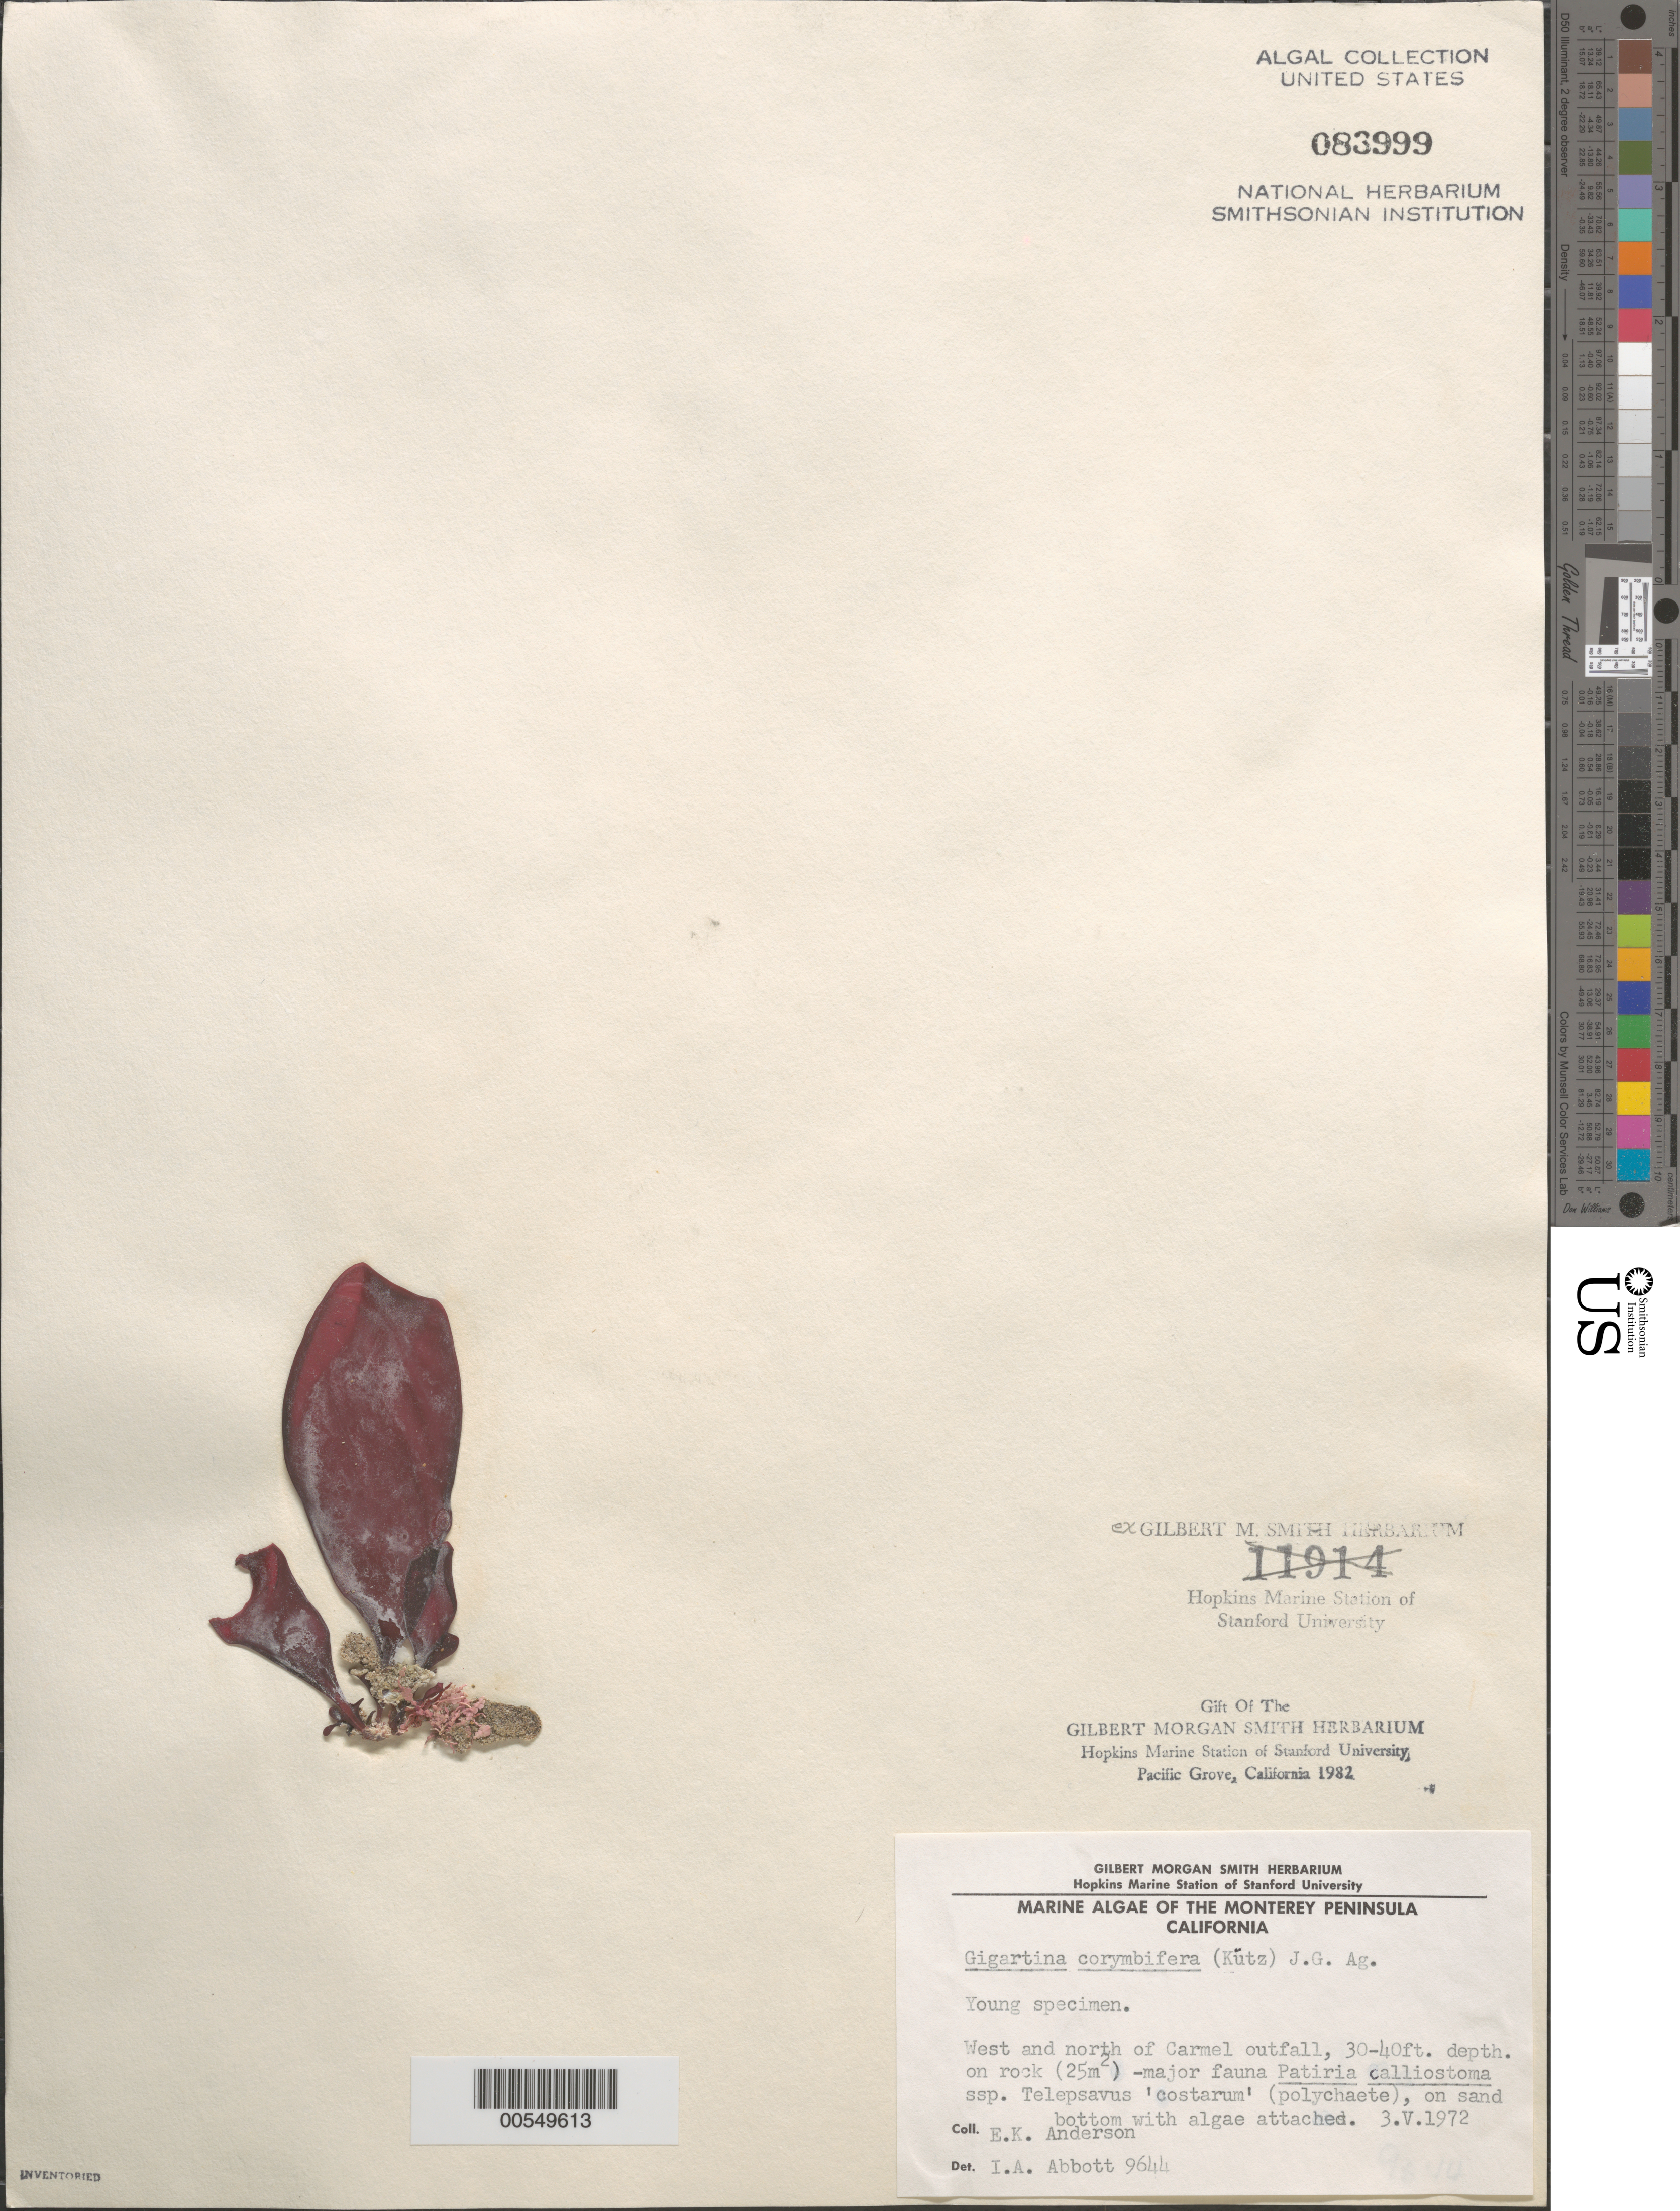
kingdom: Plantae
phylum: Rhodophyta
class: Florideophyceae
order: Gigartinales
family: Gigartinaceae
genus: Chondracanthus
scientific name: Chondracanthus corymbiferus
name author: (Kütz.) Guiry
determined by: Algae name updating Project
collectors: E. K. Anderson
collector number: IAA 9644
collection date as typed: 03 May 1972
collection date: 1972-05-03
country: United States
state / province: California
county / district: Monterey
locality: West and north of Carmel outfall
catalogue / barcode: US 83999